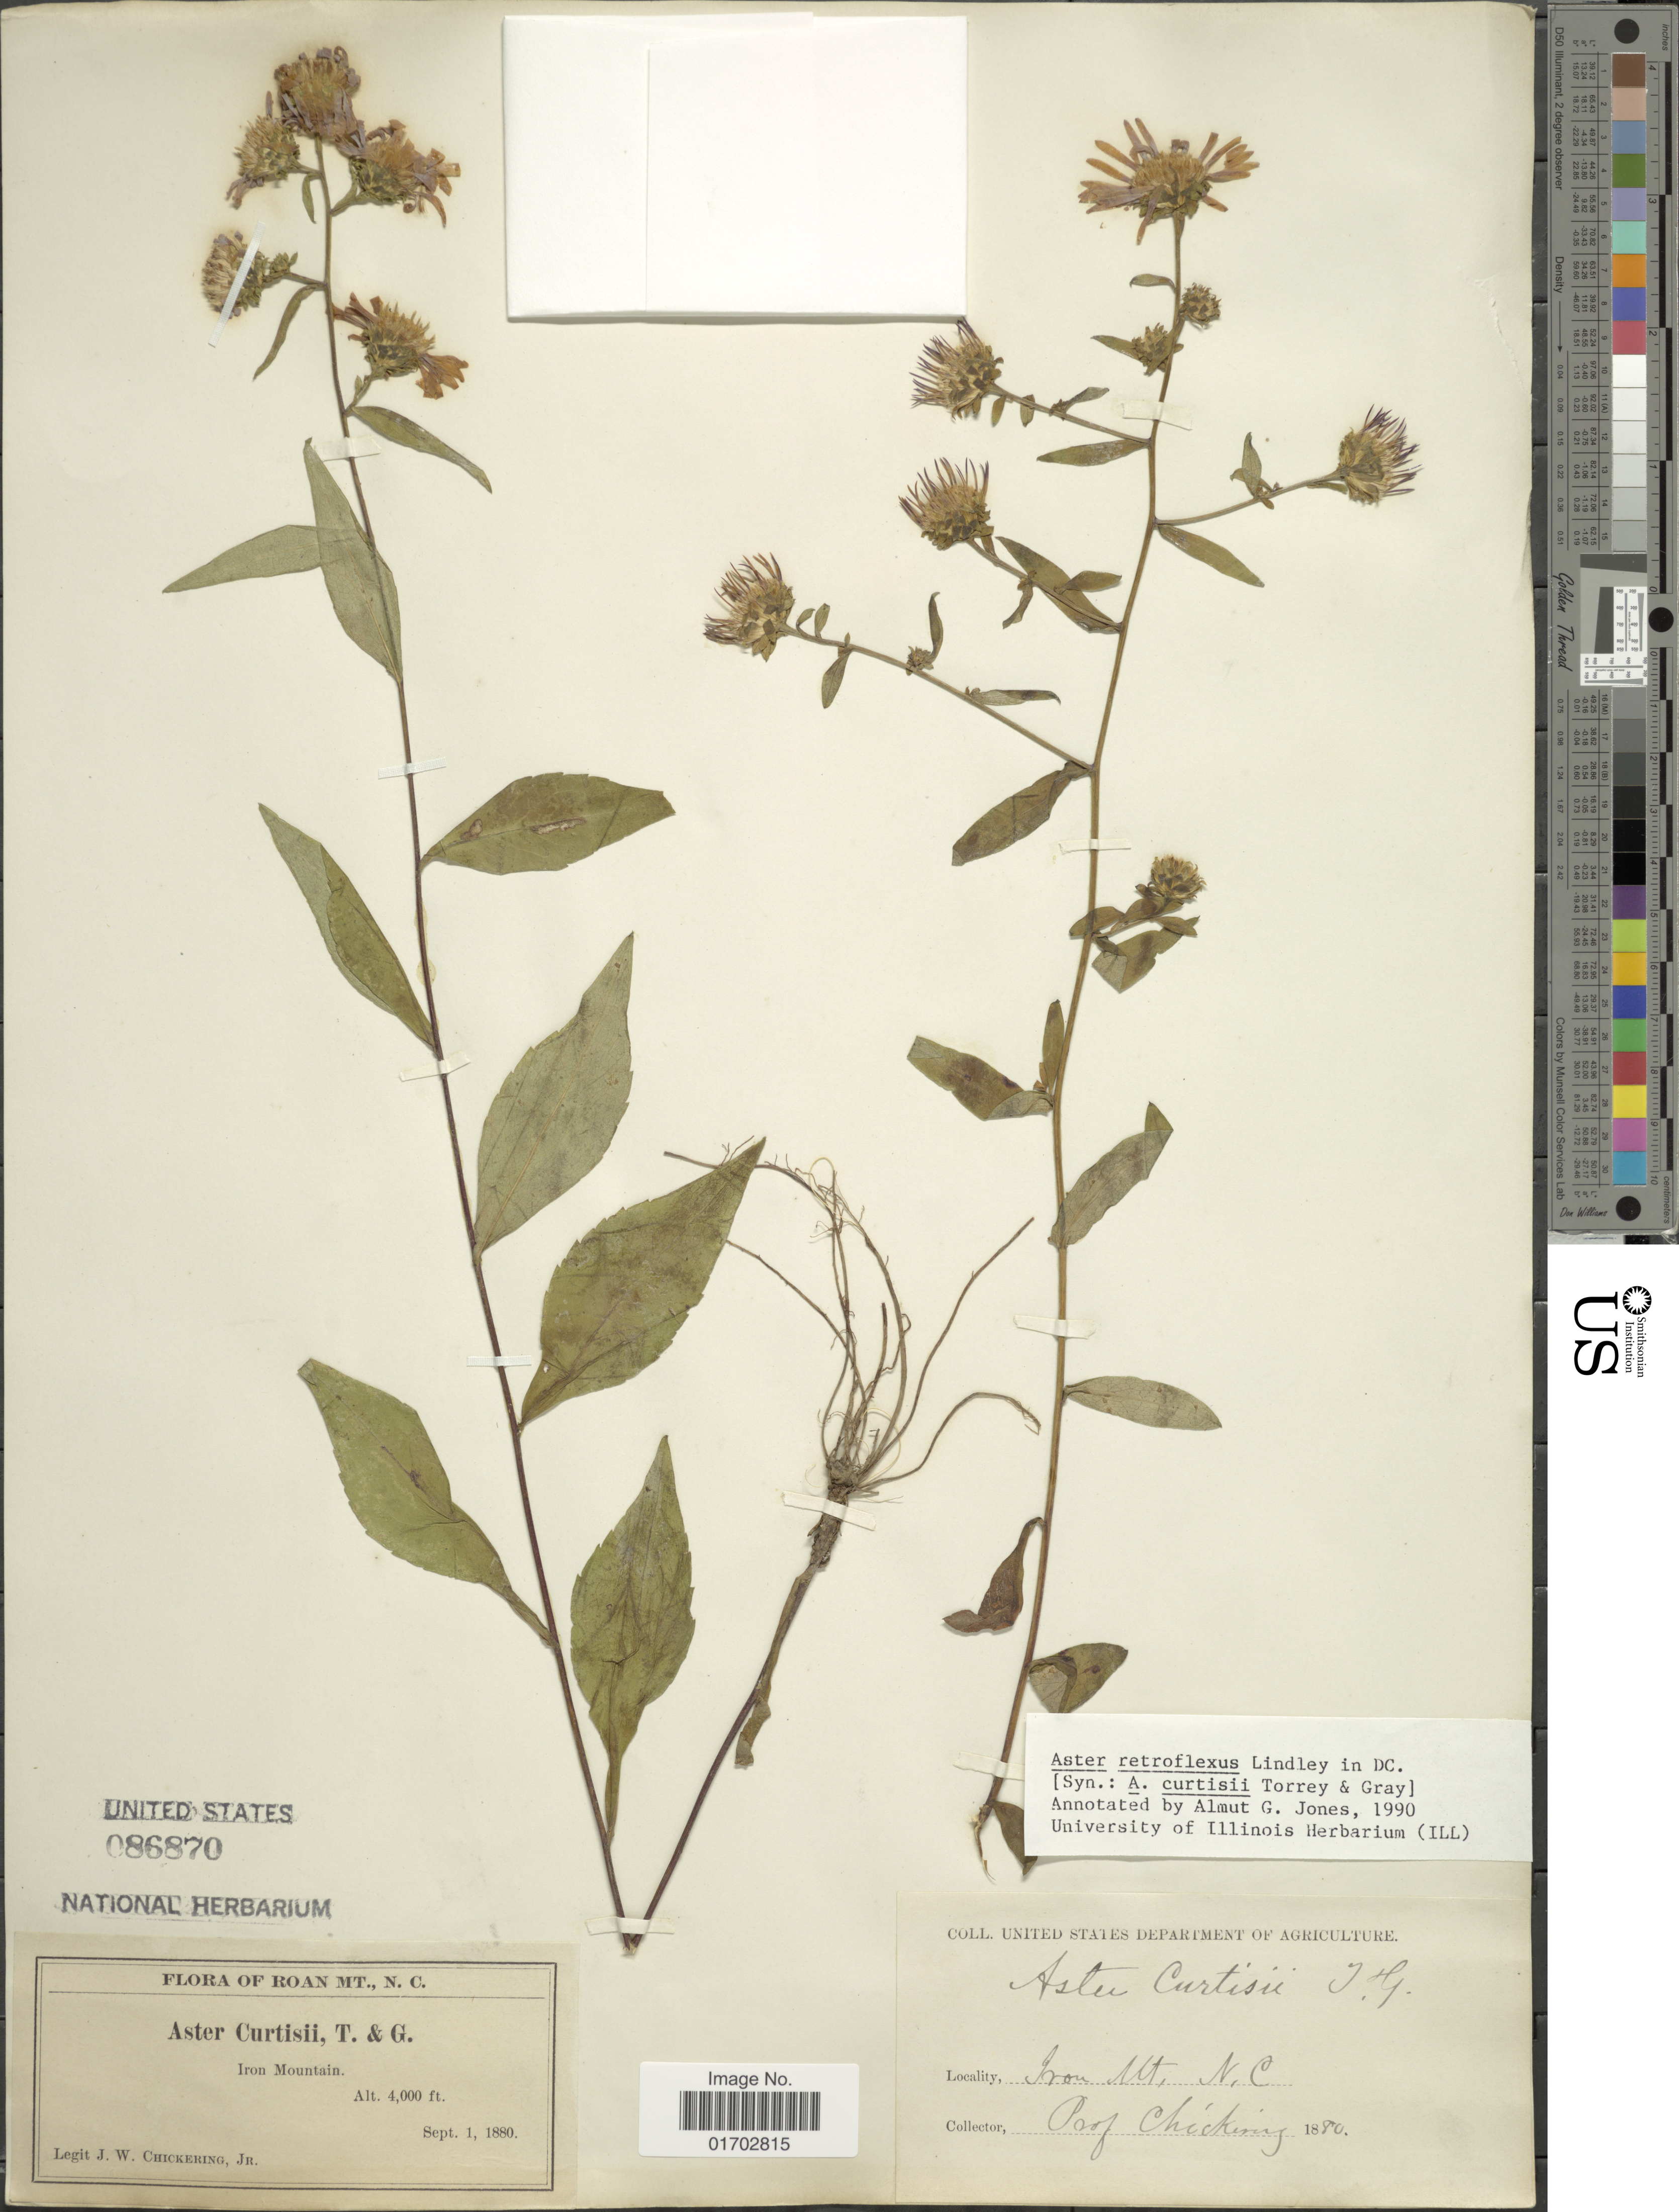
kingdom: Plantae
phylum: Tracheophyta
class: Magnoliopsida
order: Asterales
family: Asteraceae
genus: Symphyotrichum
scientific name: Symphyotrichum retroflexum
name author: (Lindl.) G.L. Nesom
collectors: J. W. Chickering Jr.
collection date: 1880-09-01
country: United States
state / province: North Carolina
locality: Roan Mt, Iron Mountain.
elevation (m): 1219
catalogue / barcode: US 86870